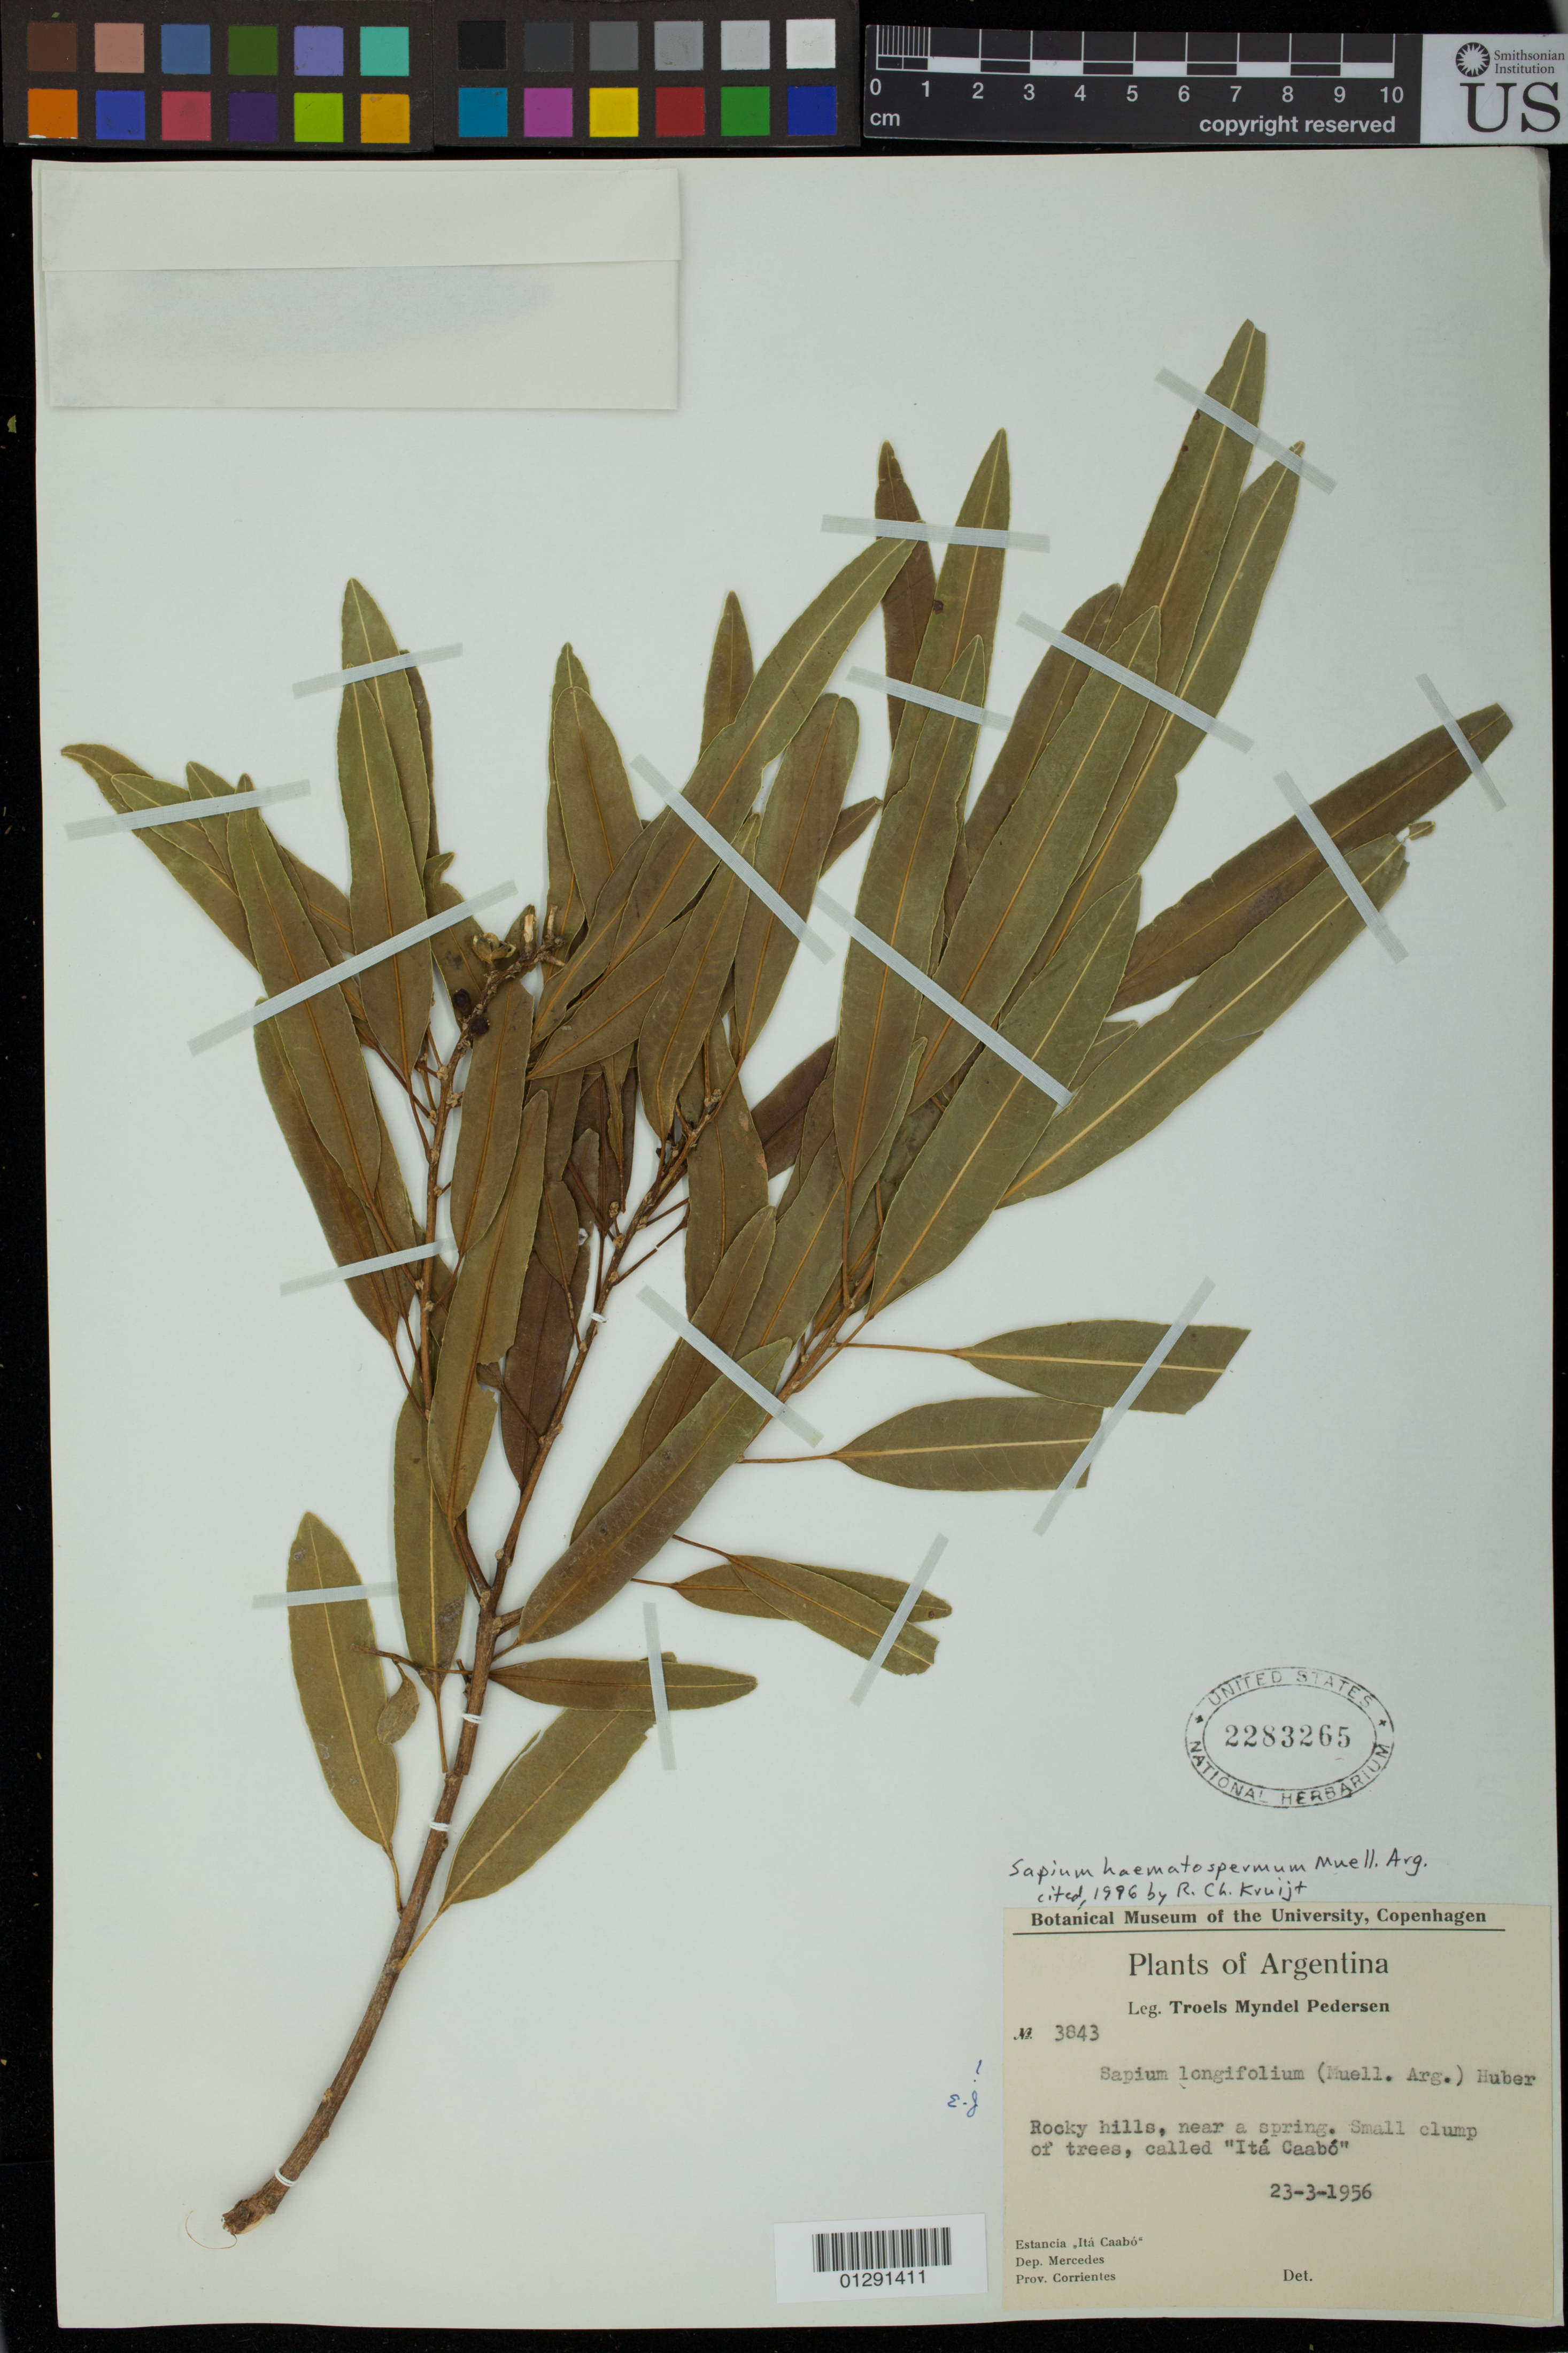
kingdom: Plantae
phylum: Tracheophyta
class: Magnoliopsida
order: Malpighiales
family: Euphorbiaceae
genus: Sapium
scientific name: Sapium haematospermum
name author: Müll. Arg.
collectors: T. M. Pedersen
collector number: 3843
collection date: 1956-03-23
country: Argentina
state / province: Corrientes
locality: Estancia Ita Caabo, Mercedes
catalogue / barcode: US 2283265